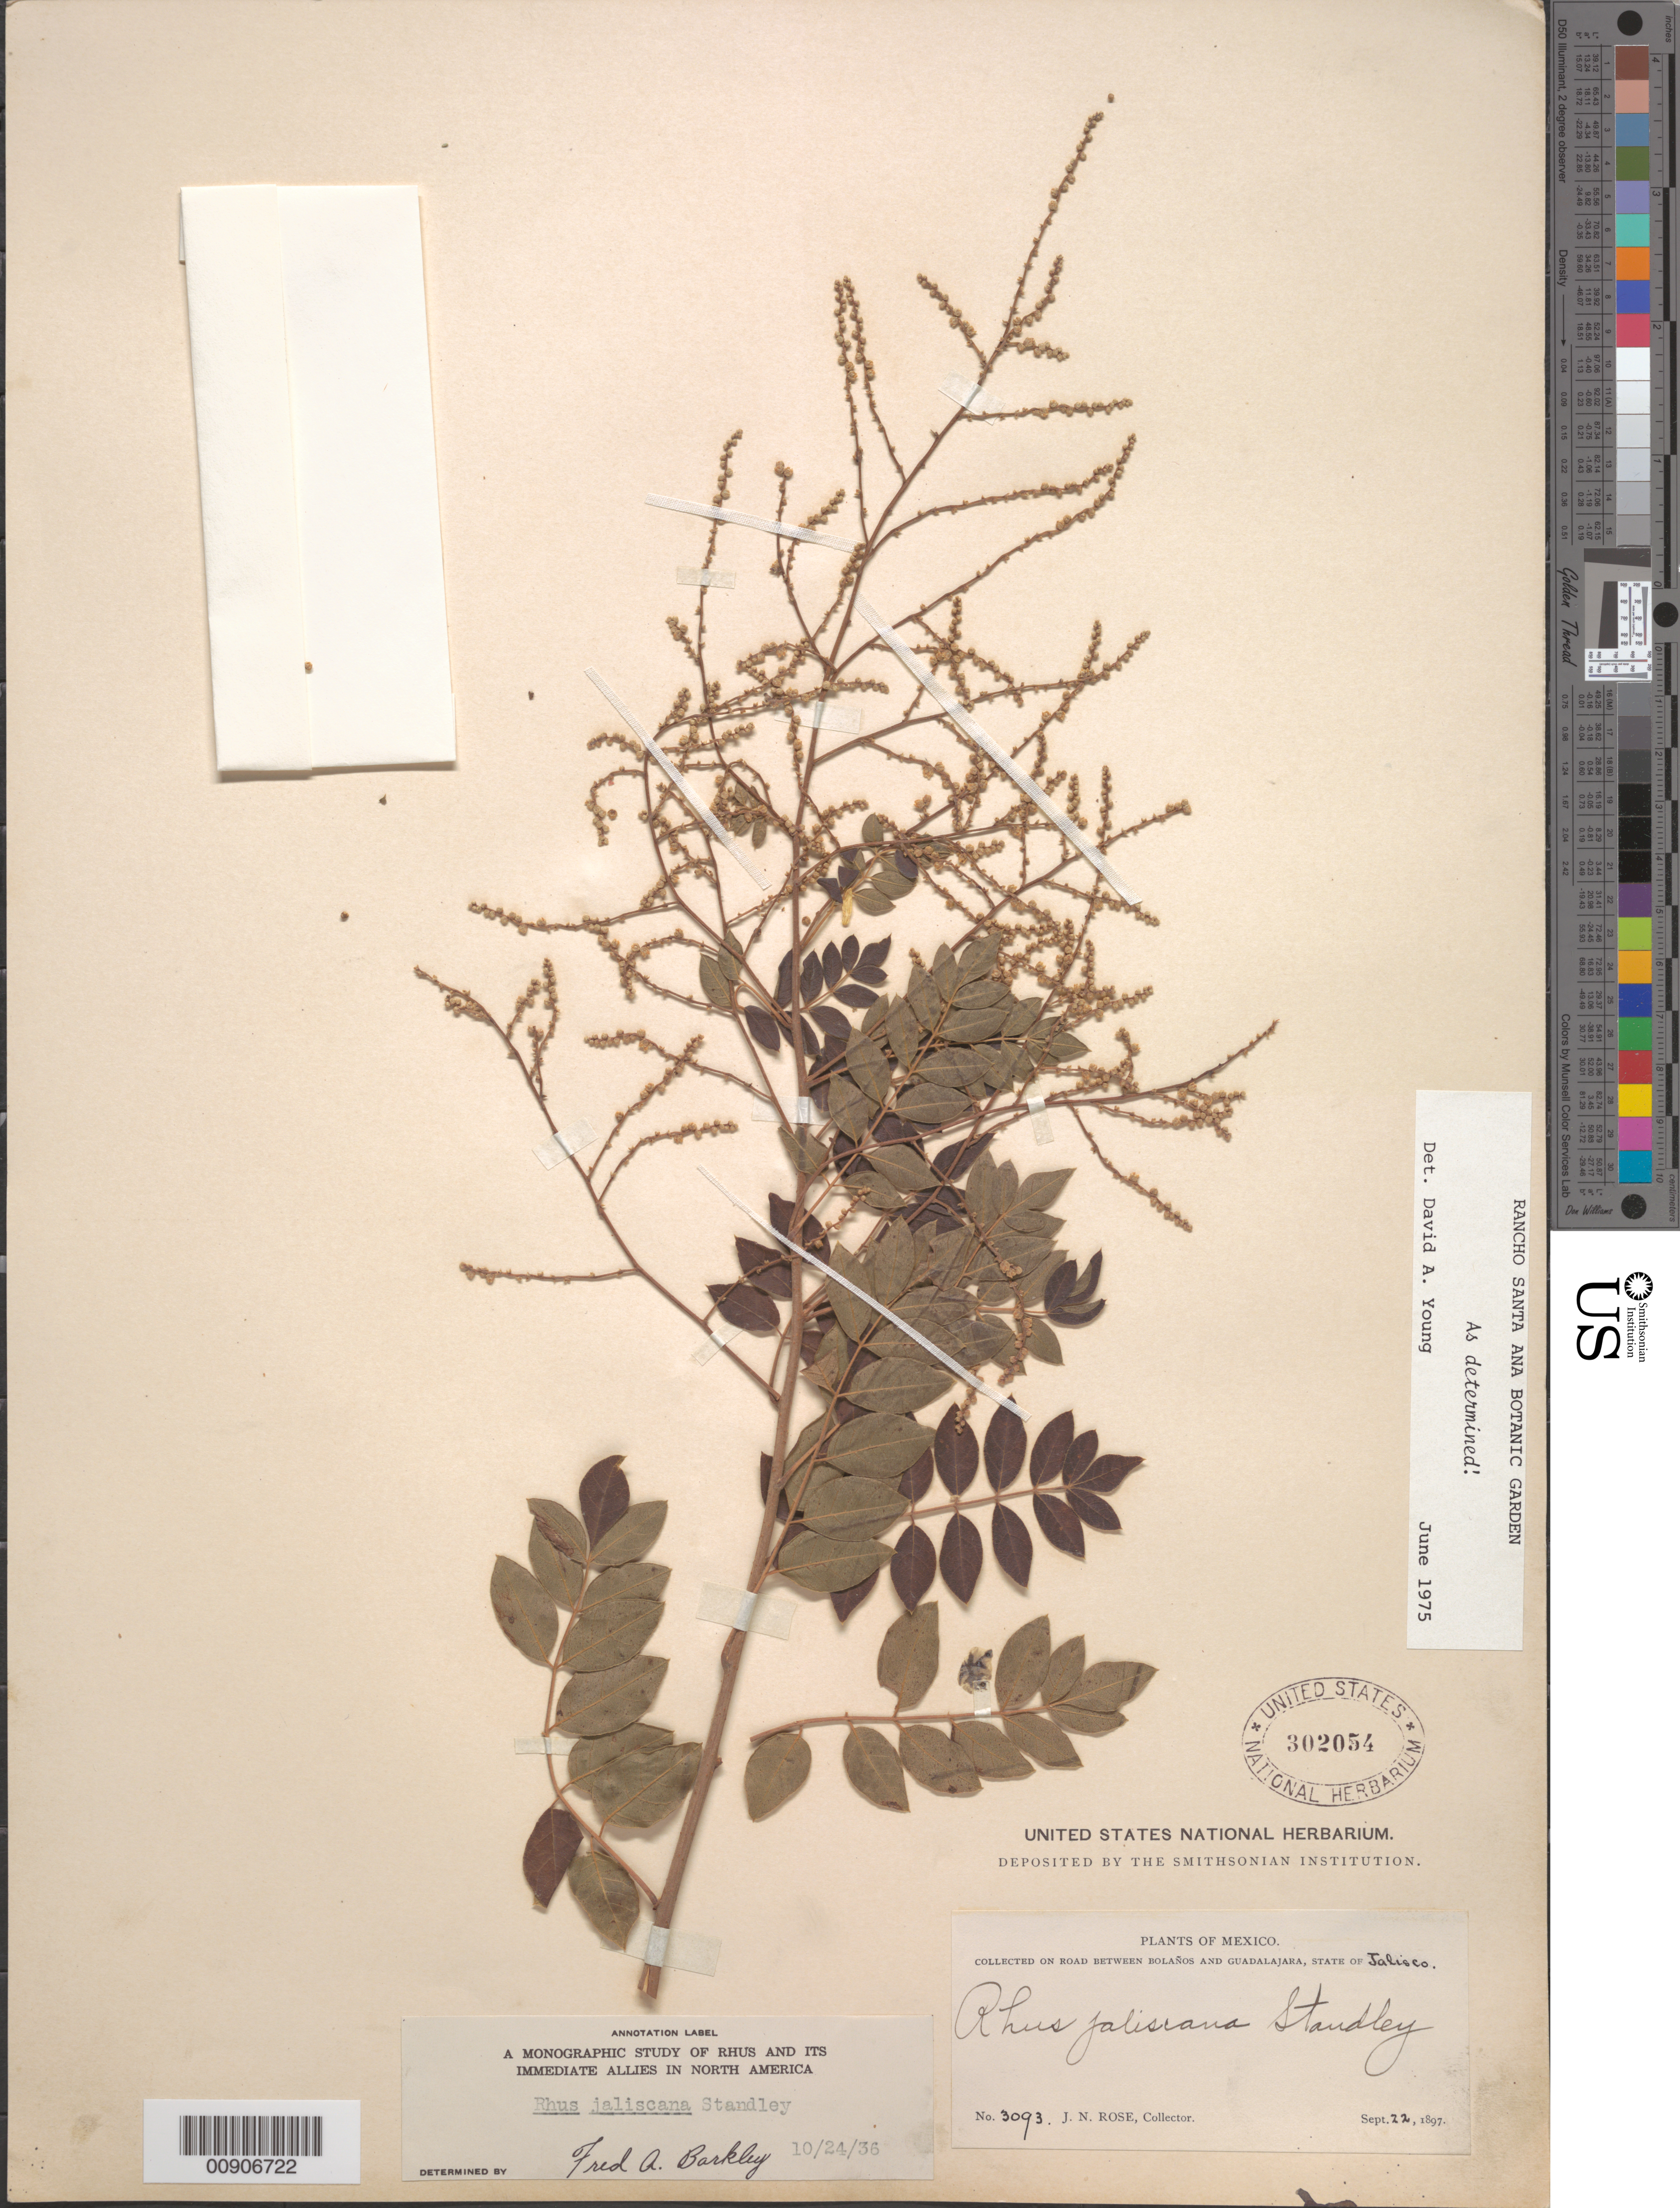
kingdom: Plantae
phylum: Tracheophyta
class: Magnoliopsida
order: Sapindales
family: Anacardiaceae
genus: Rhus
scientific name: Rhus jaliscana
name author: Standl.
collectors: J. N. Rose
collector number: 3093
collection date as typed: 22 Sep 1897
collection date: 1897-09-22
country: Mexico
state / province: Jalisco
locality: Road between Bolaños and Guadalajara, State of Jalisco.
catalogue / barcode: US 302054